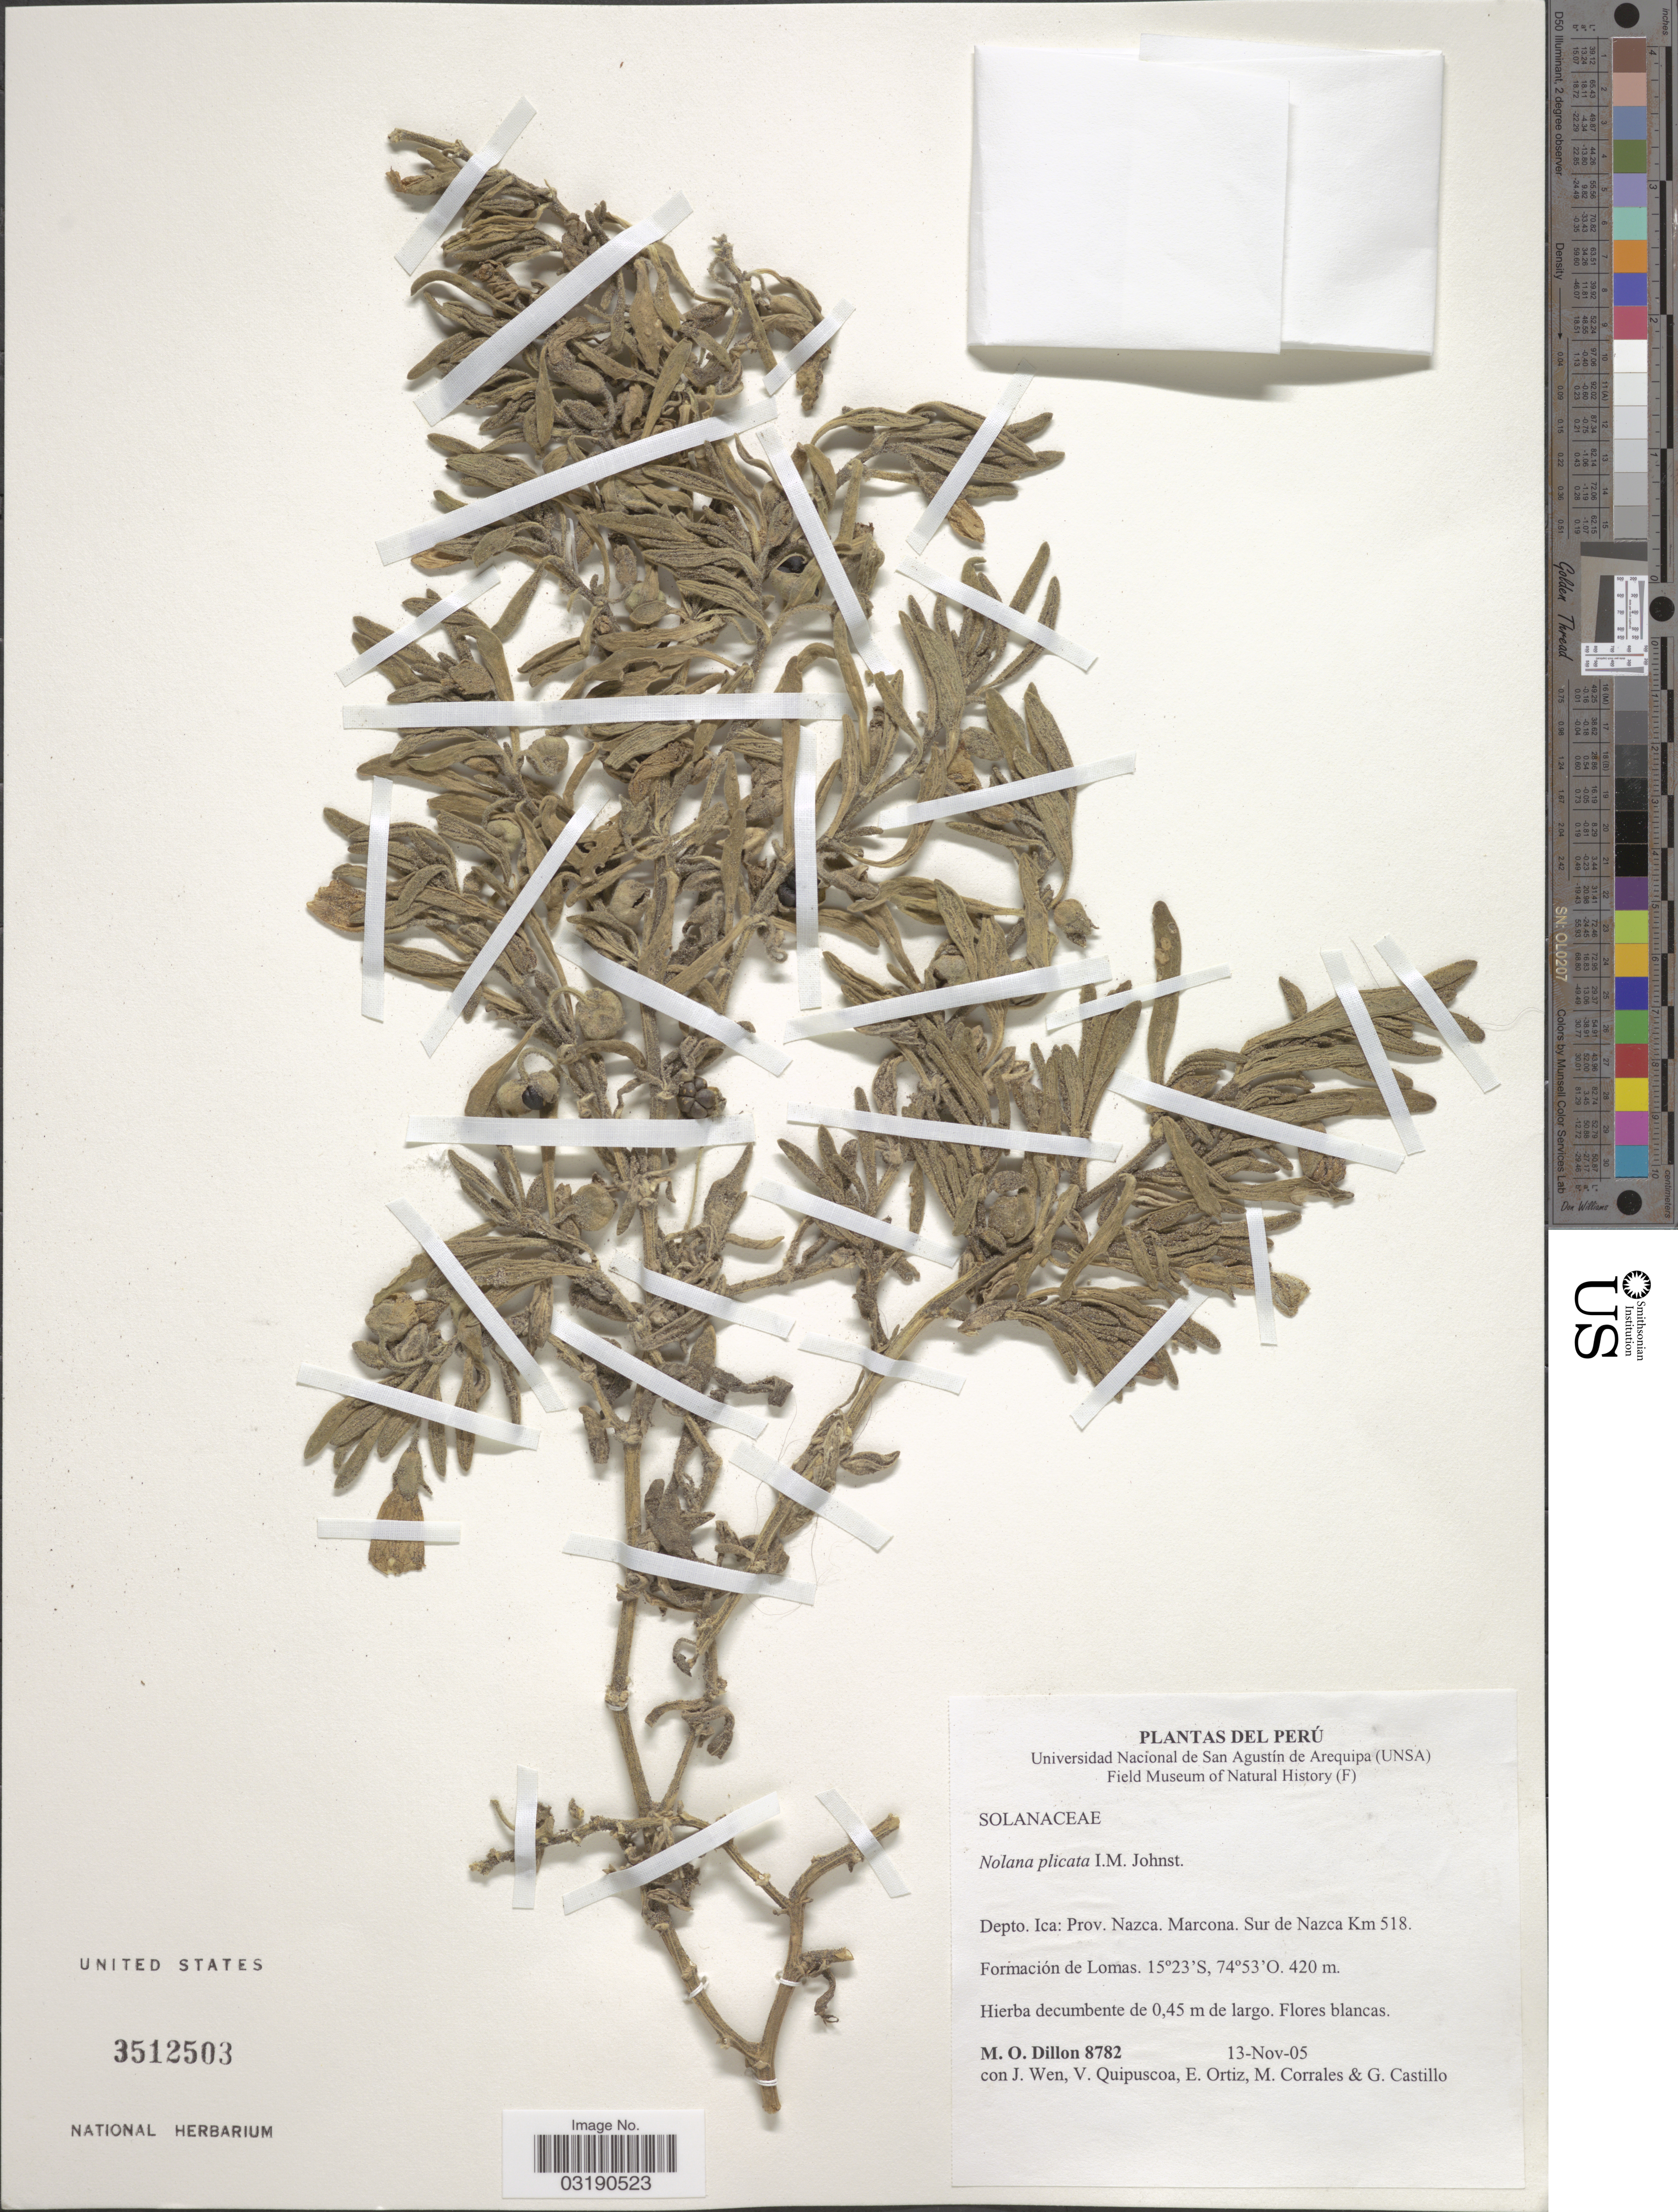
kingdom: Plantae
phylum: Tracheophyta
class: Magnoliopsida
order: Solanales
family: Solanaceae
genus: Nolana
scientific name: Nolana plicata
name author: I.M. Johnst.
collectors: M. O. Dillon, J. Wen, V. Quipuscoa, E. Ortiz & et al.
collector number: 8782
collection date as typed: Transcribed d/m/y: 13/11/5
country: Peru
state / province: Ica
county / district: Nazca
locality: Depto. Ica: Prov. Nazca. Marcona. Sur de Nazca Km 518.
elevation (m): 420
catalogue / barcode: US 3512503